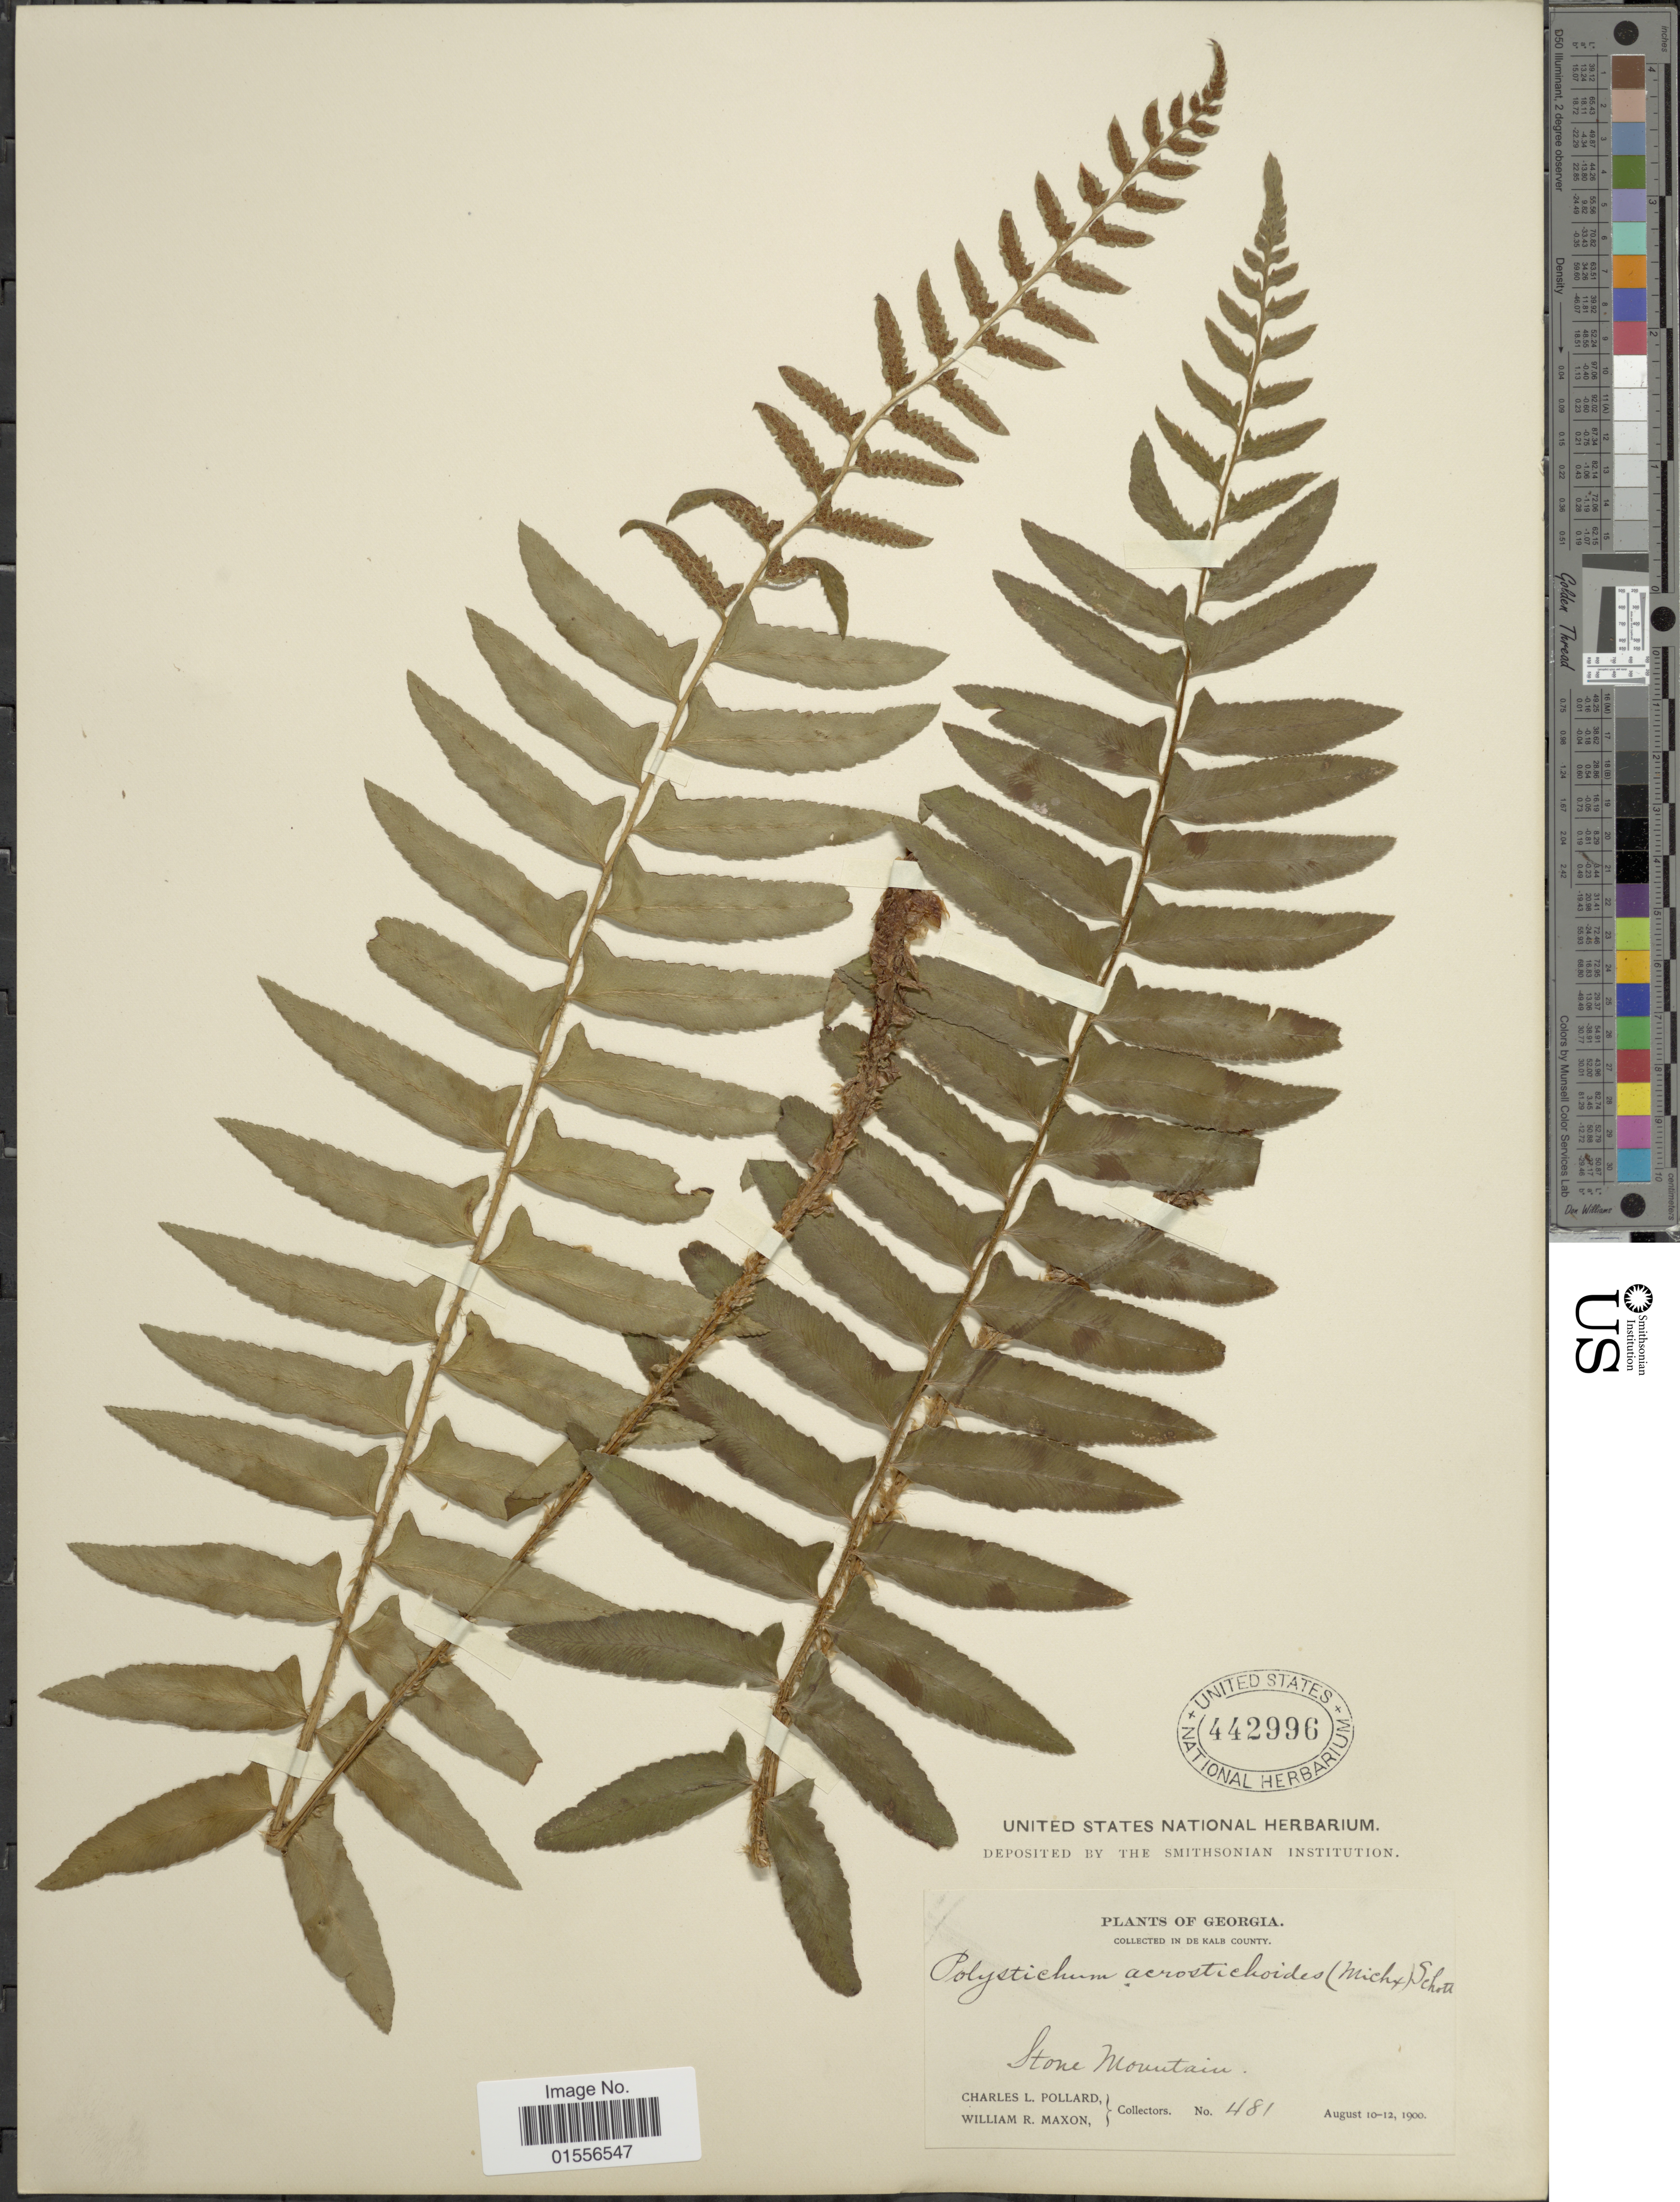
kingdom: Plantae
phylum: Tracheophyta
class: Polypodiopsida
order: Polypodiales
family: Dryopteridaceae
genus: Polystichum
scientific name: Polystichum acrostichoides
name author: (Michx.) Schott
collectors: C. L. Pollard & W. R. Maxon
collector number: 481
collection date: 1900-08-10/1900-08-12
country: United States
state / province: Georgia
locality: De Kalb County, Stone Mountain.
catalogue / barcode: US 442996